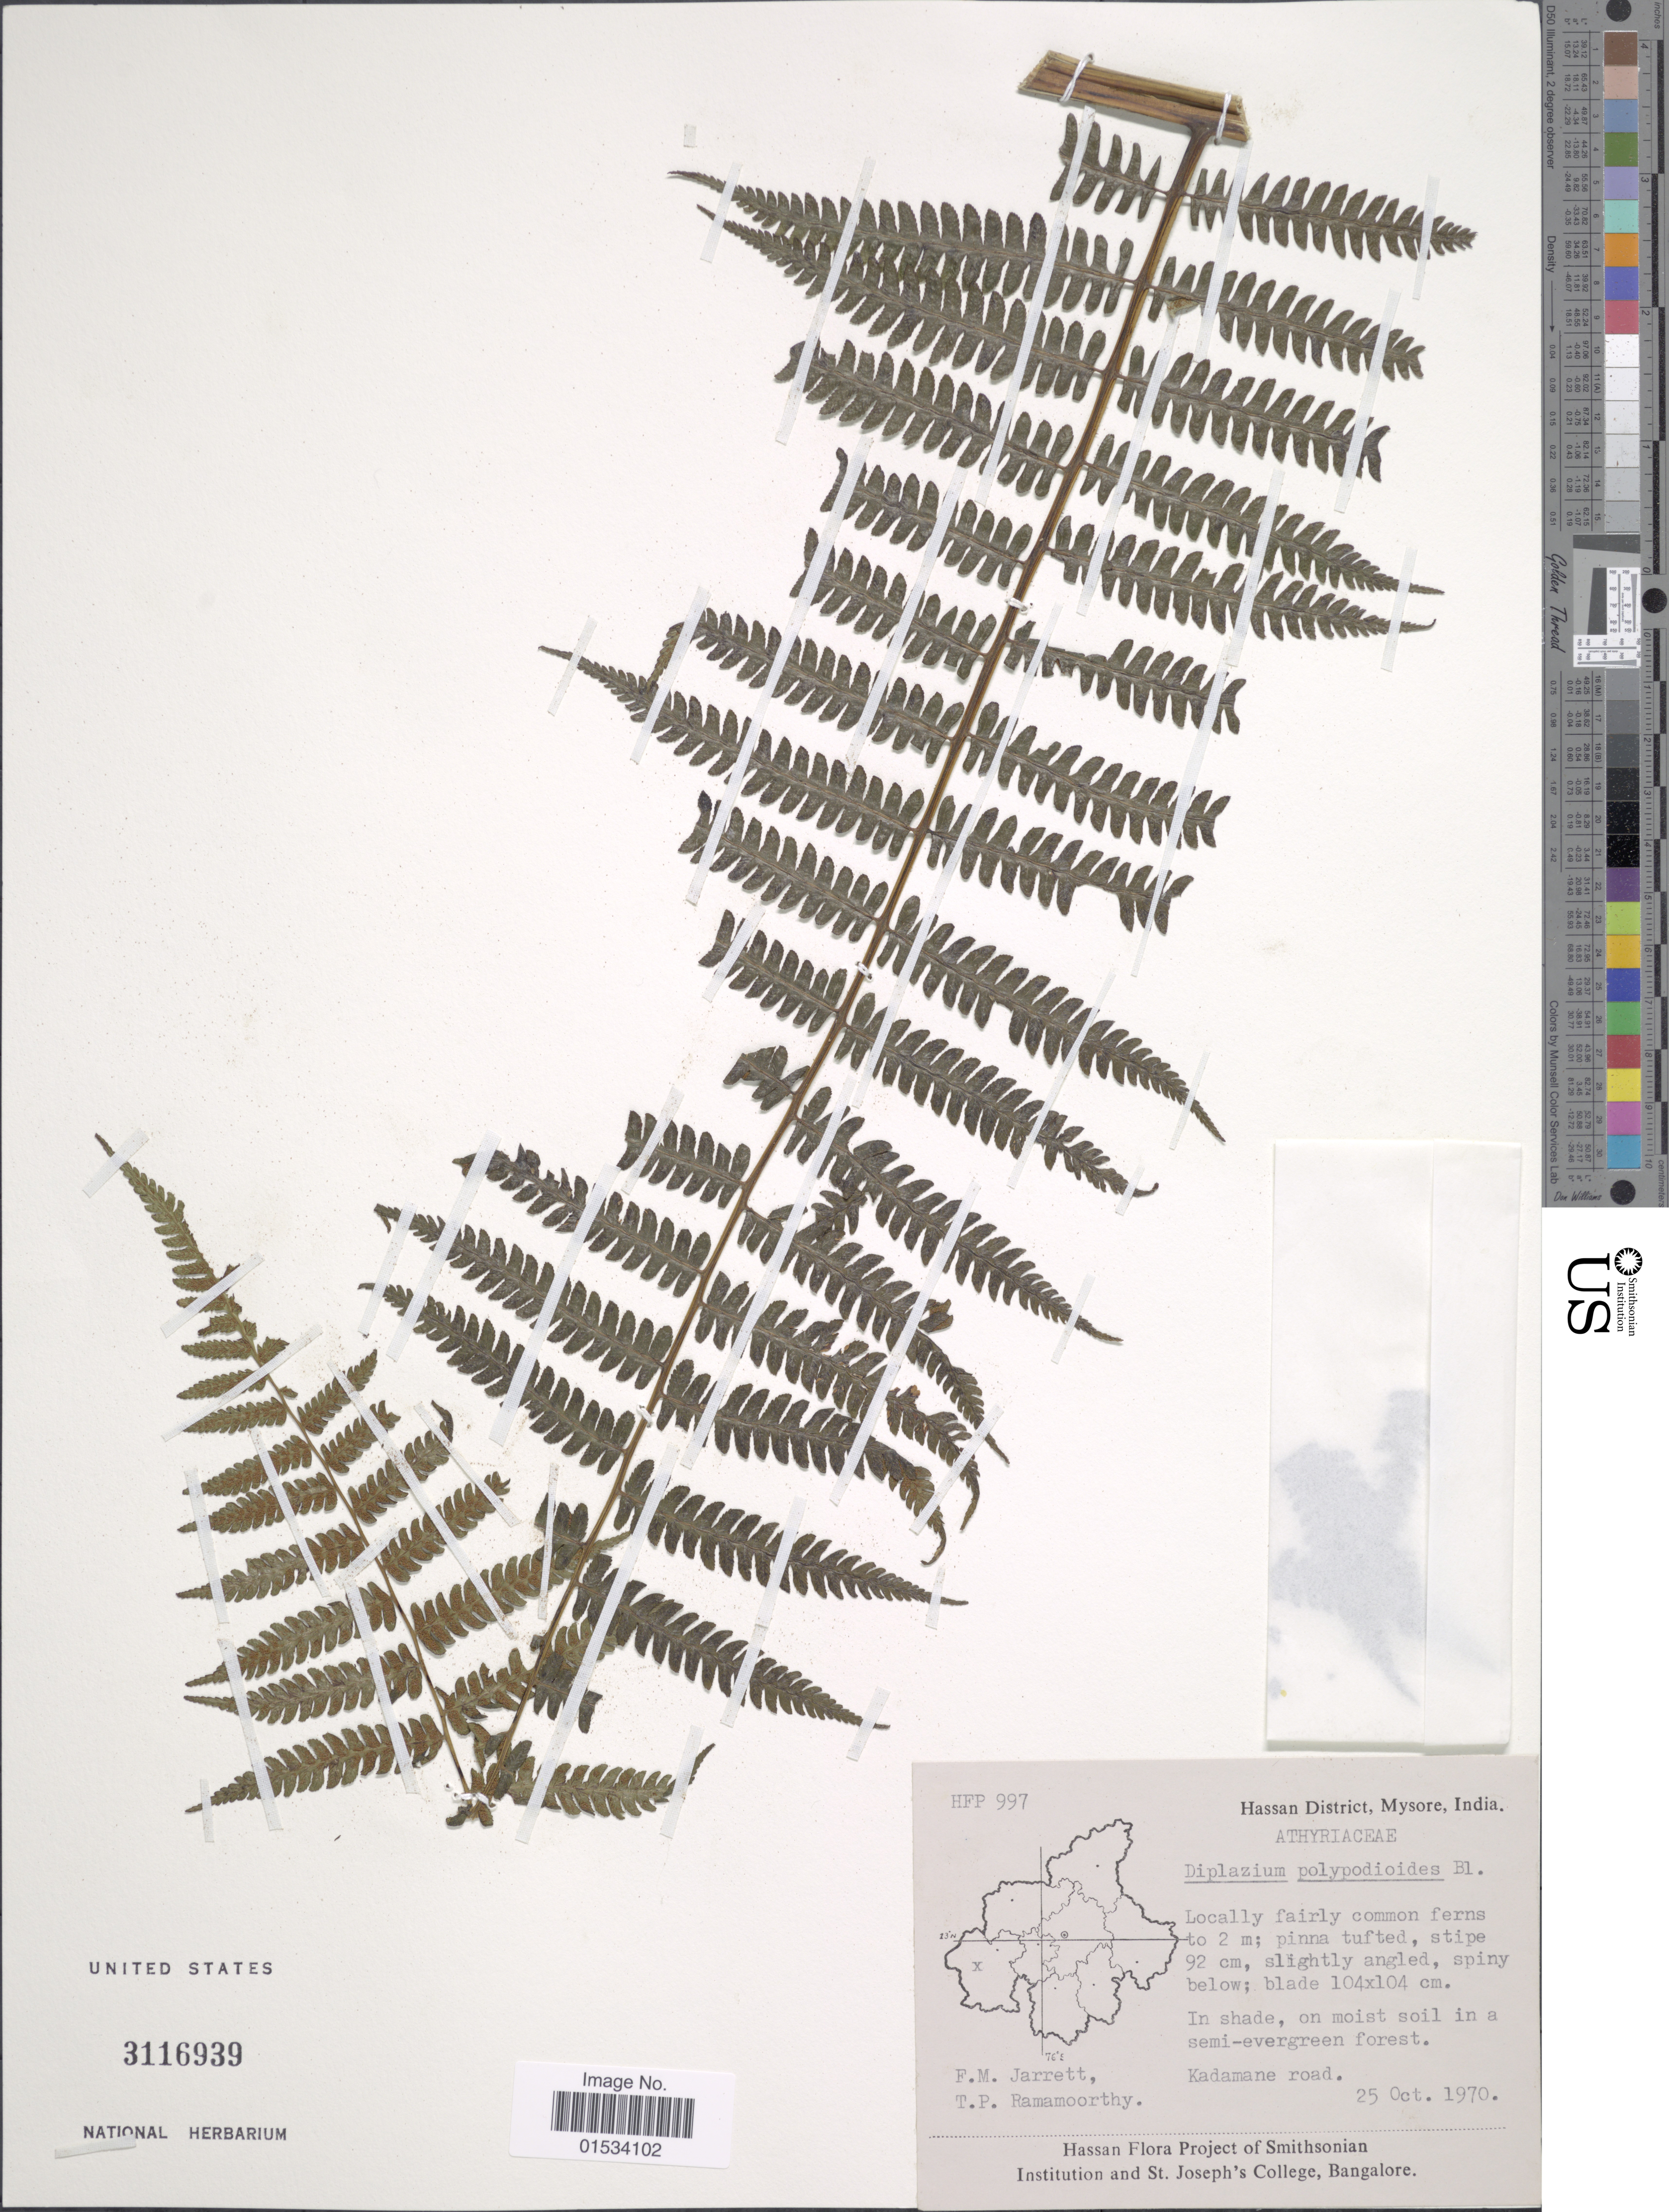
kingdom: Plantae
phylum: Tracheophyta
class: Polypodiopsida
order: Polypodiales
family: Athyriaceae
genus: Diplazium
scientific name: Diplazium polypodioides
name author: Blume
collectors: F. M. Jarrett & T. P. Ramamoorthy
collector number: HFP 997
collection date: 1970-10-25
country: India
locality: Hassan District, Mysore, India, Kadamane road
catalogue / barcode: US 3116939